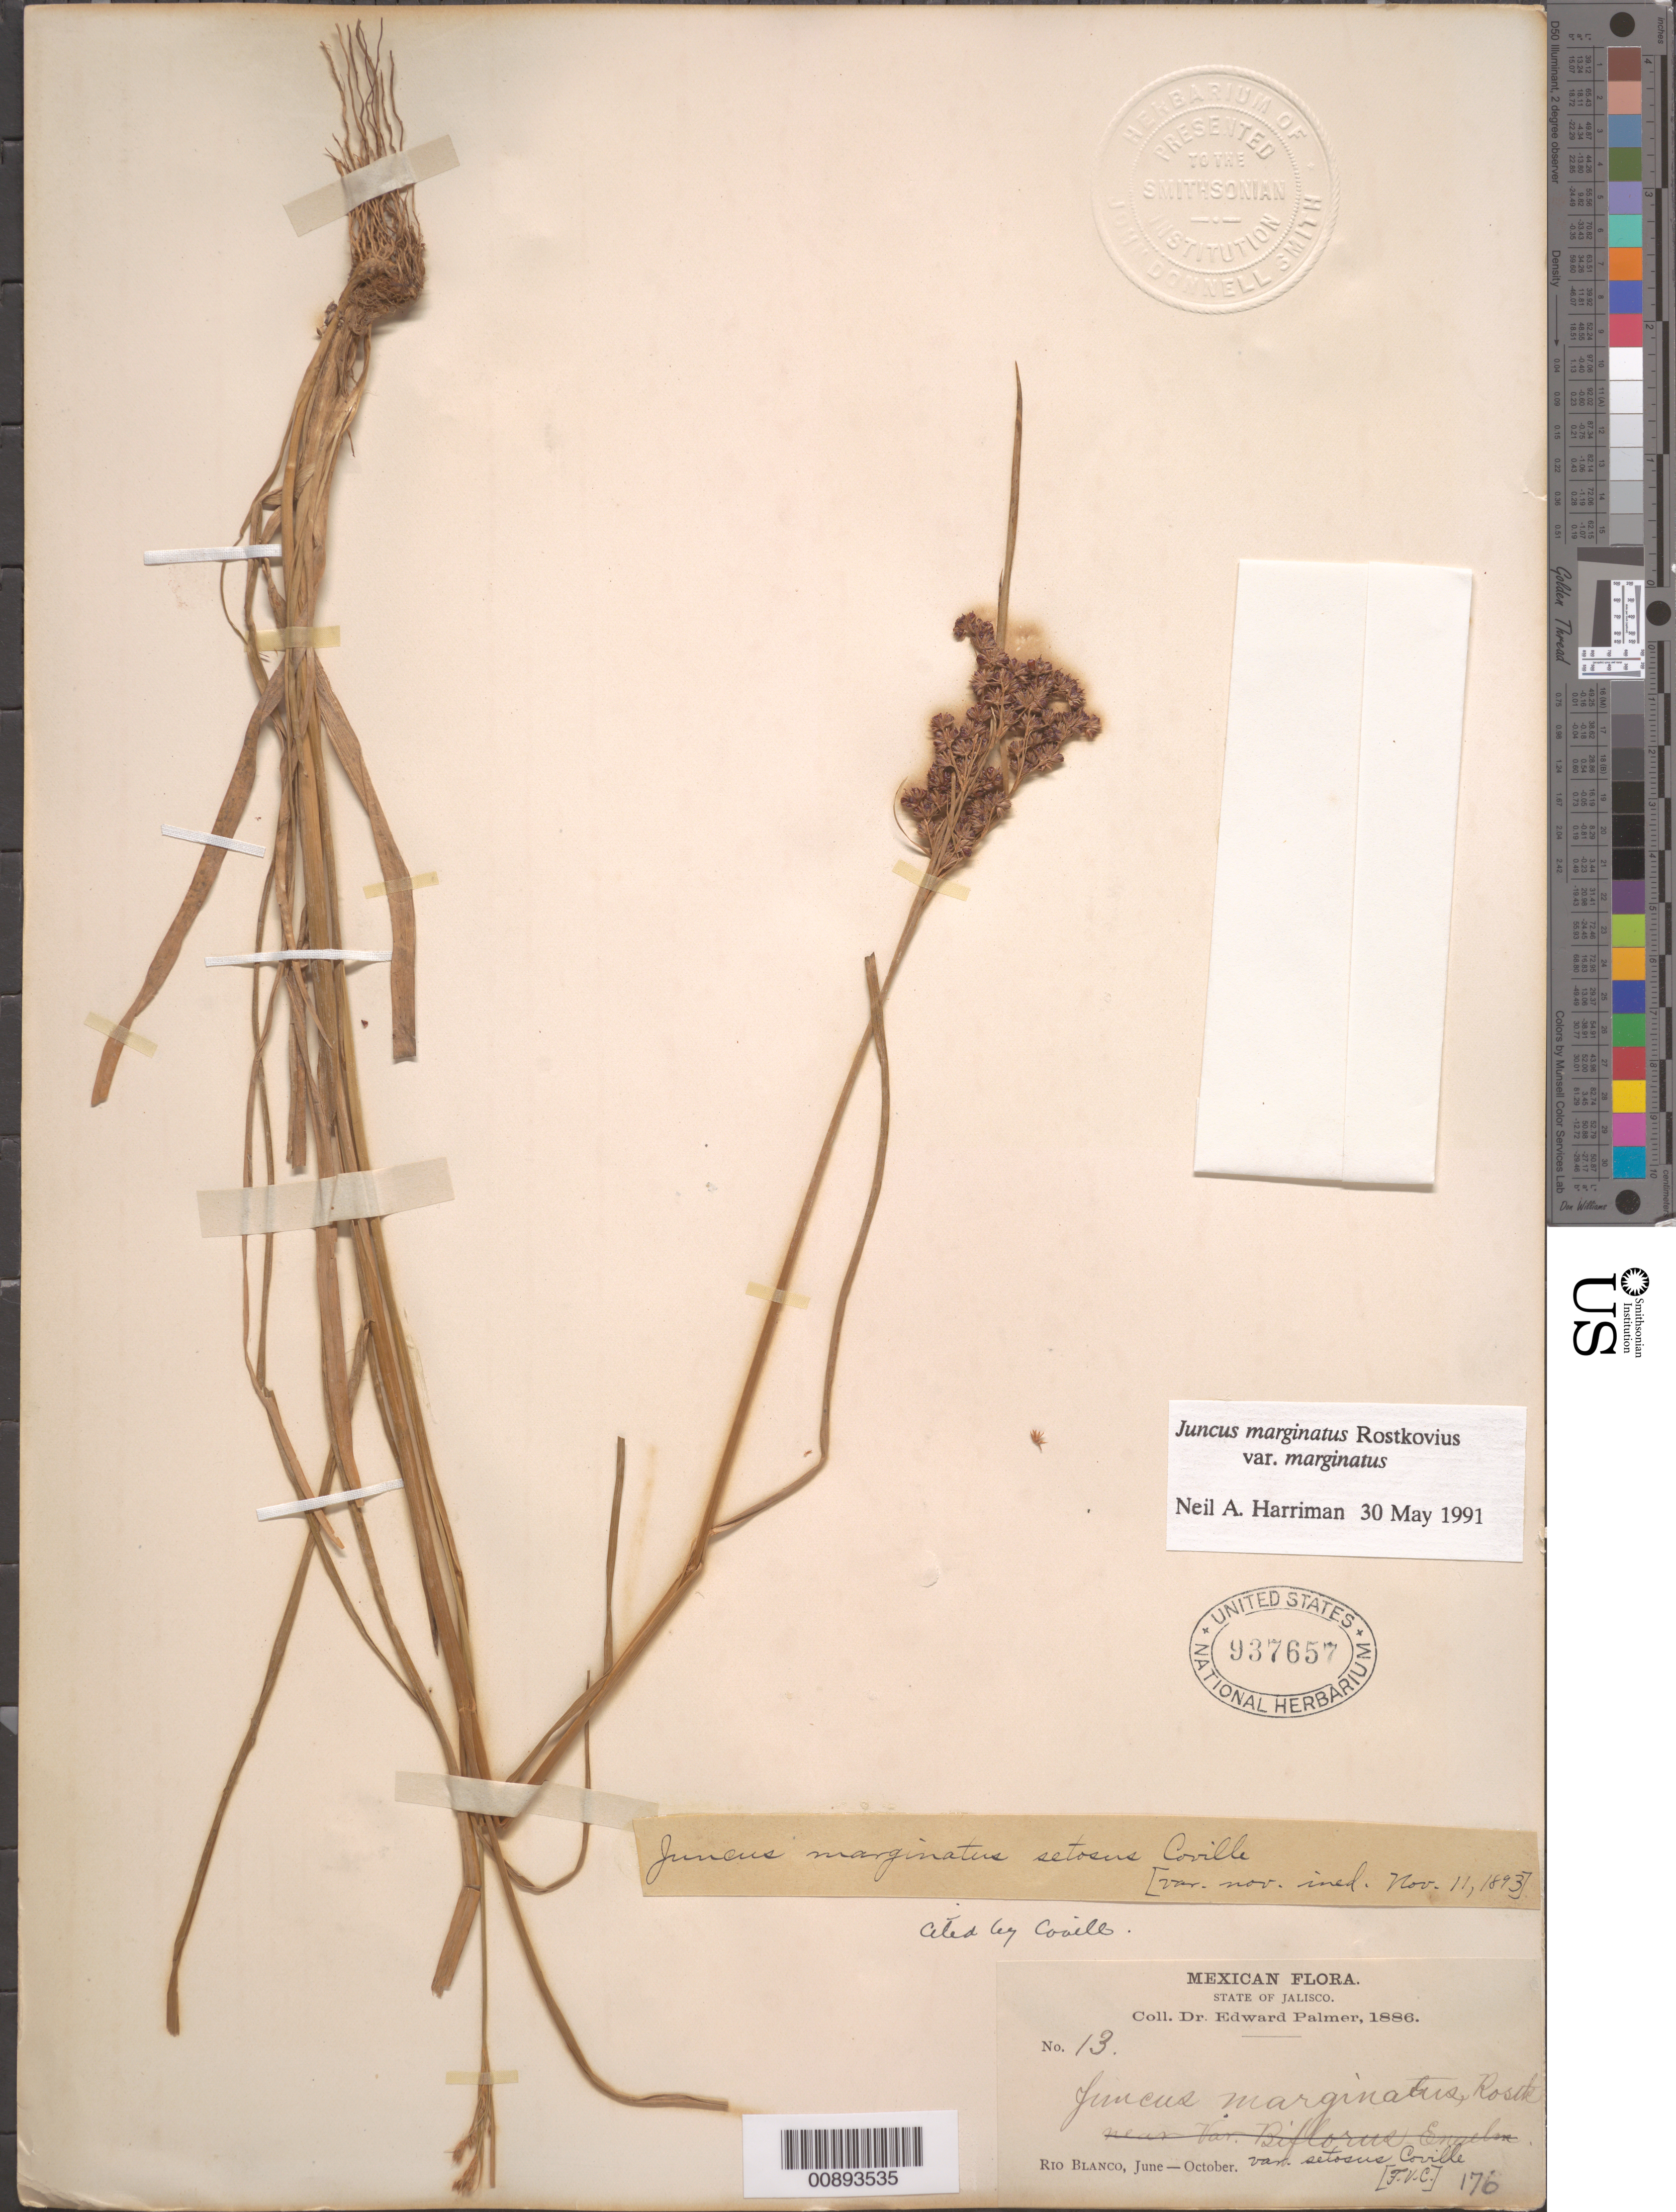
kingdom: Plantae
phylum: Tracheophyta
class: Liliopsida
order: Poales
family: Juncaceae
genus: Juncus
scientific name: Juncus marginatus var. marginatus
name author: Rostk.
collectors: E. Palmer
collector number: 13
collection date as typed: Jun 1886 to -- Oct 1886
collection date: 1886-06/1886-10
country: Mexico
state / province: Jalisco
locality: Río Blanco, Jalisco.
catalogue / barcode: US 937657